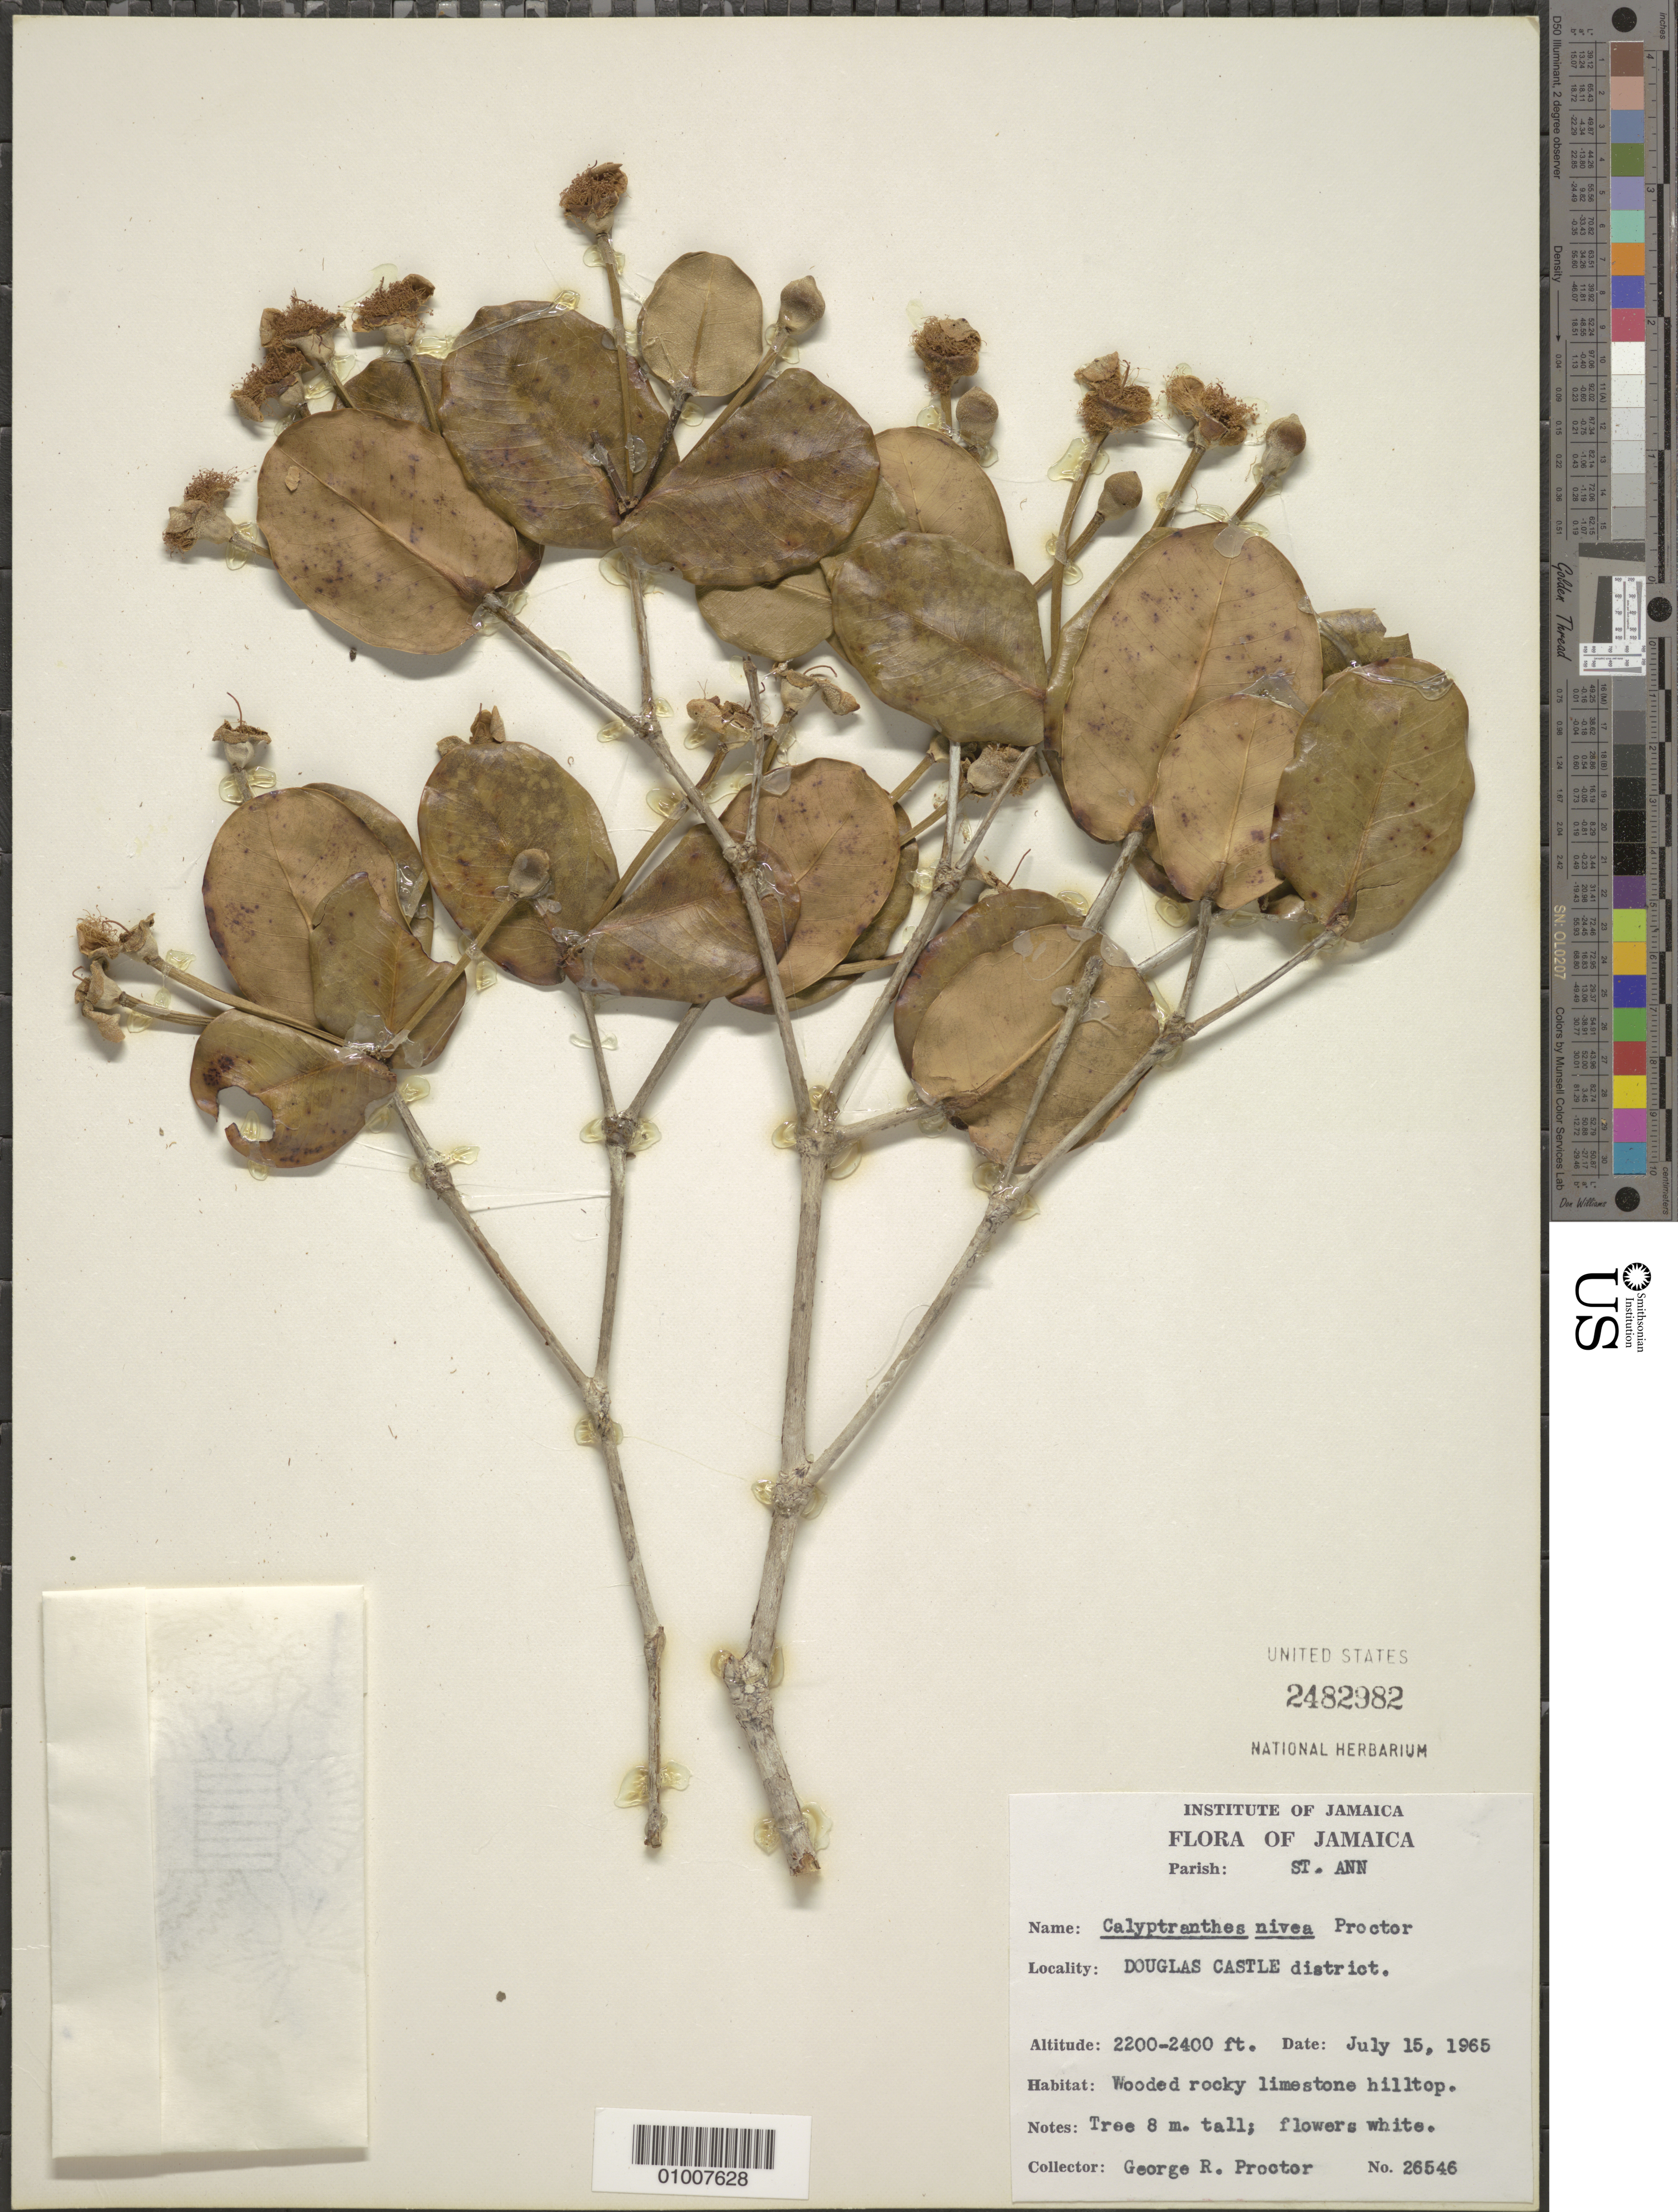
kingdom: Plantae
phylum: Tracheophyta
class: Magnoliopsida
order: Myrtales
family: Myrtaceae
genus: Myrcia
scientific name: Myrcia chionantha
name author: Flickinger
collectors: G. R. Proctor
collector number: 26546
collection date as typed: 15 Jul 1965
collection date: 1965-07-15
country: Jamaica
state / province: Saint Ann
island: Jamaica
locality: Douglas Castle district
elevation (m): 671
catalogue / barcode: US 2482982